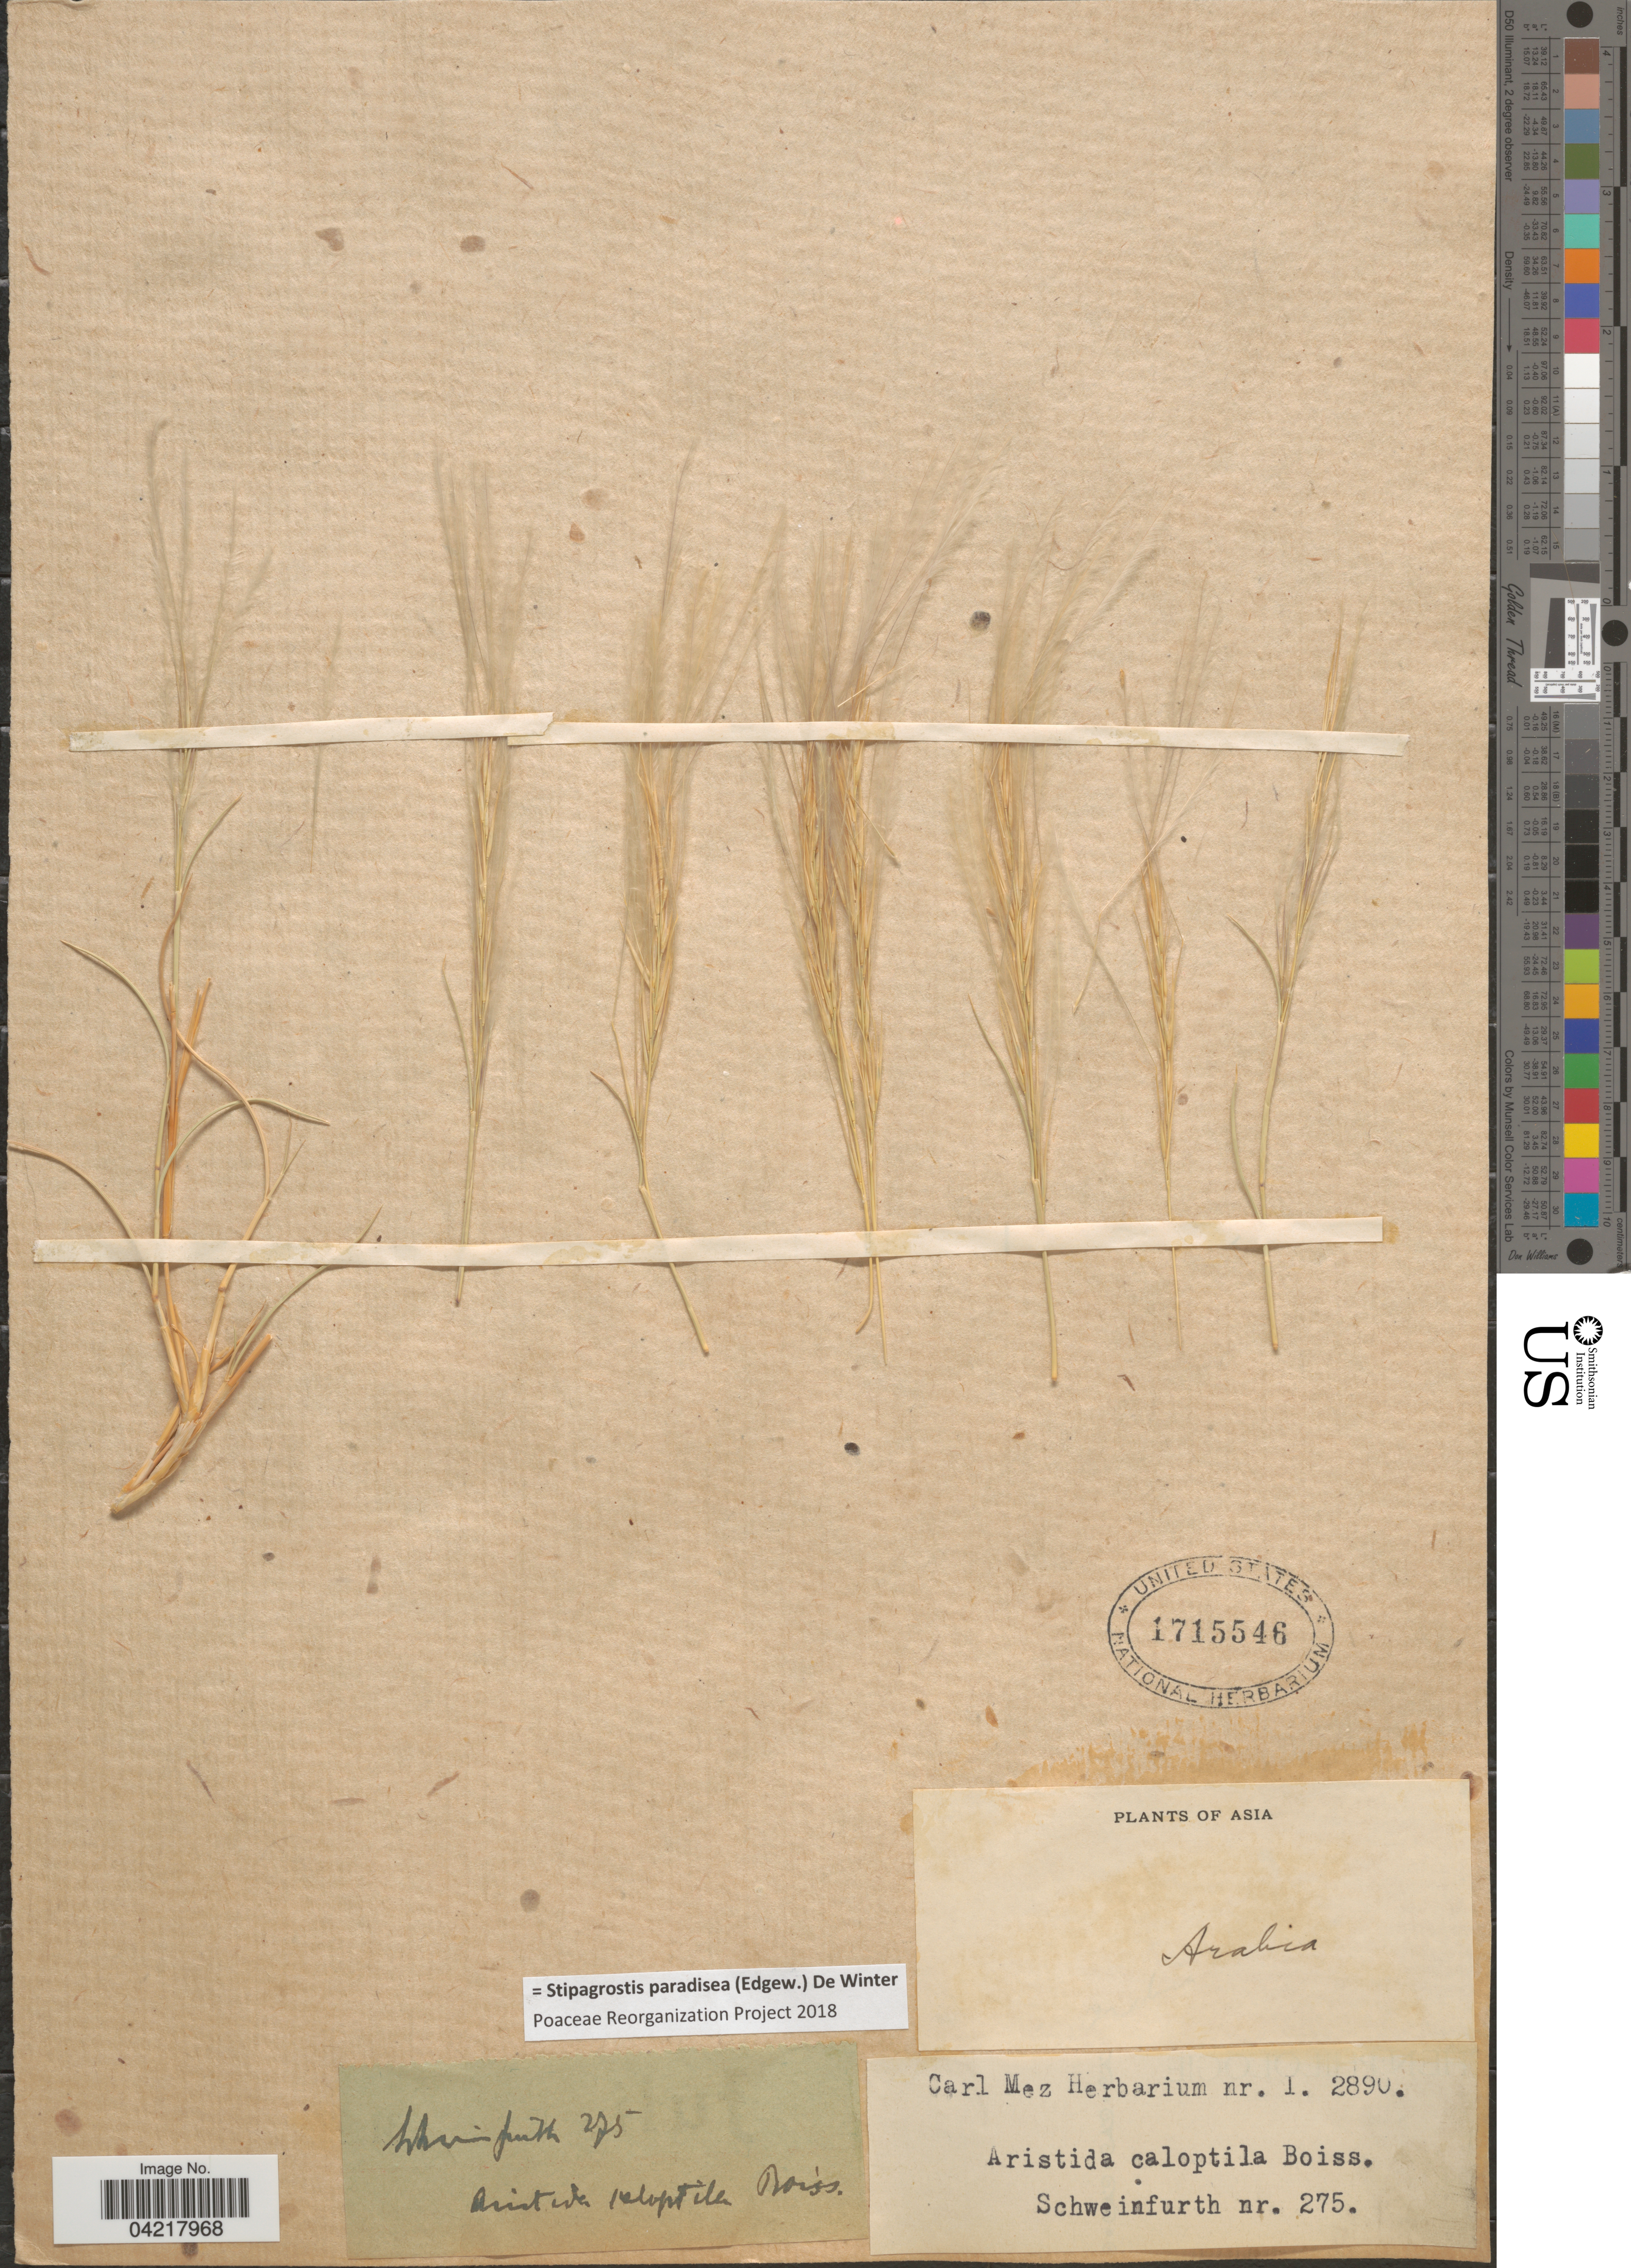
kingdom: Plantae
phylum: Tracheophyta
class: Liliopsida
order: Poales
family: Poaceae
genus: Stipagrostis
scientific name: Stipagrostis paradisea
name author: (Edgew.) De Winter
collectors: Schweinfurth, --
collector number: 275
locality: Asia. Arabia.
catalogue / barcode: US 1715546